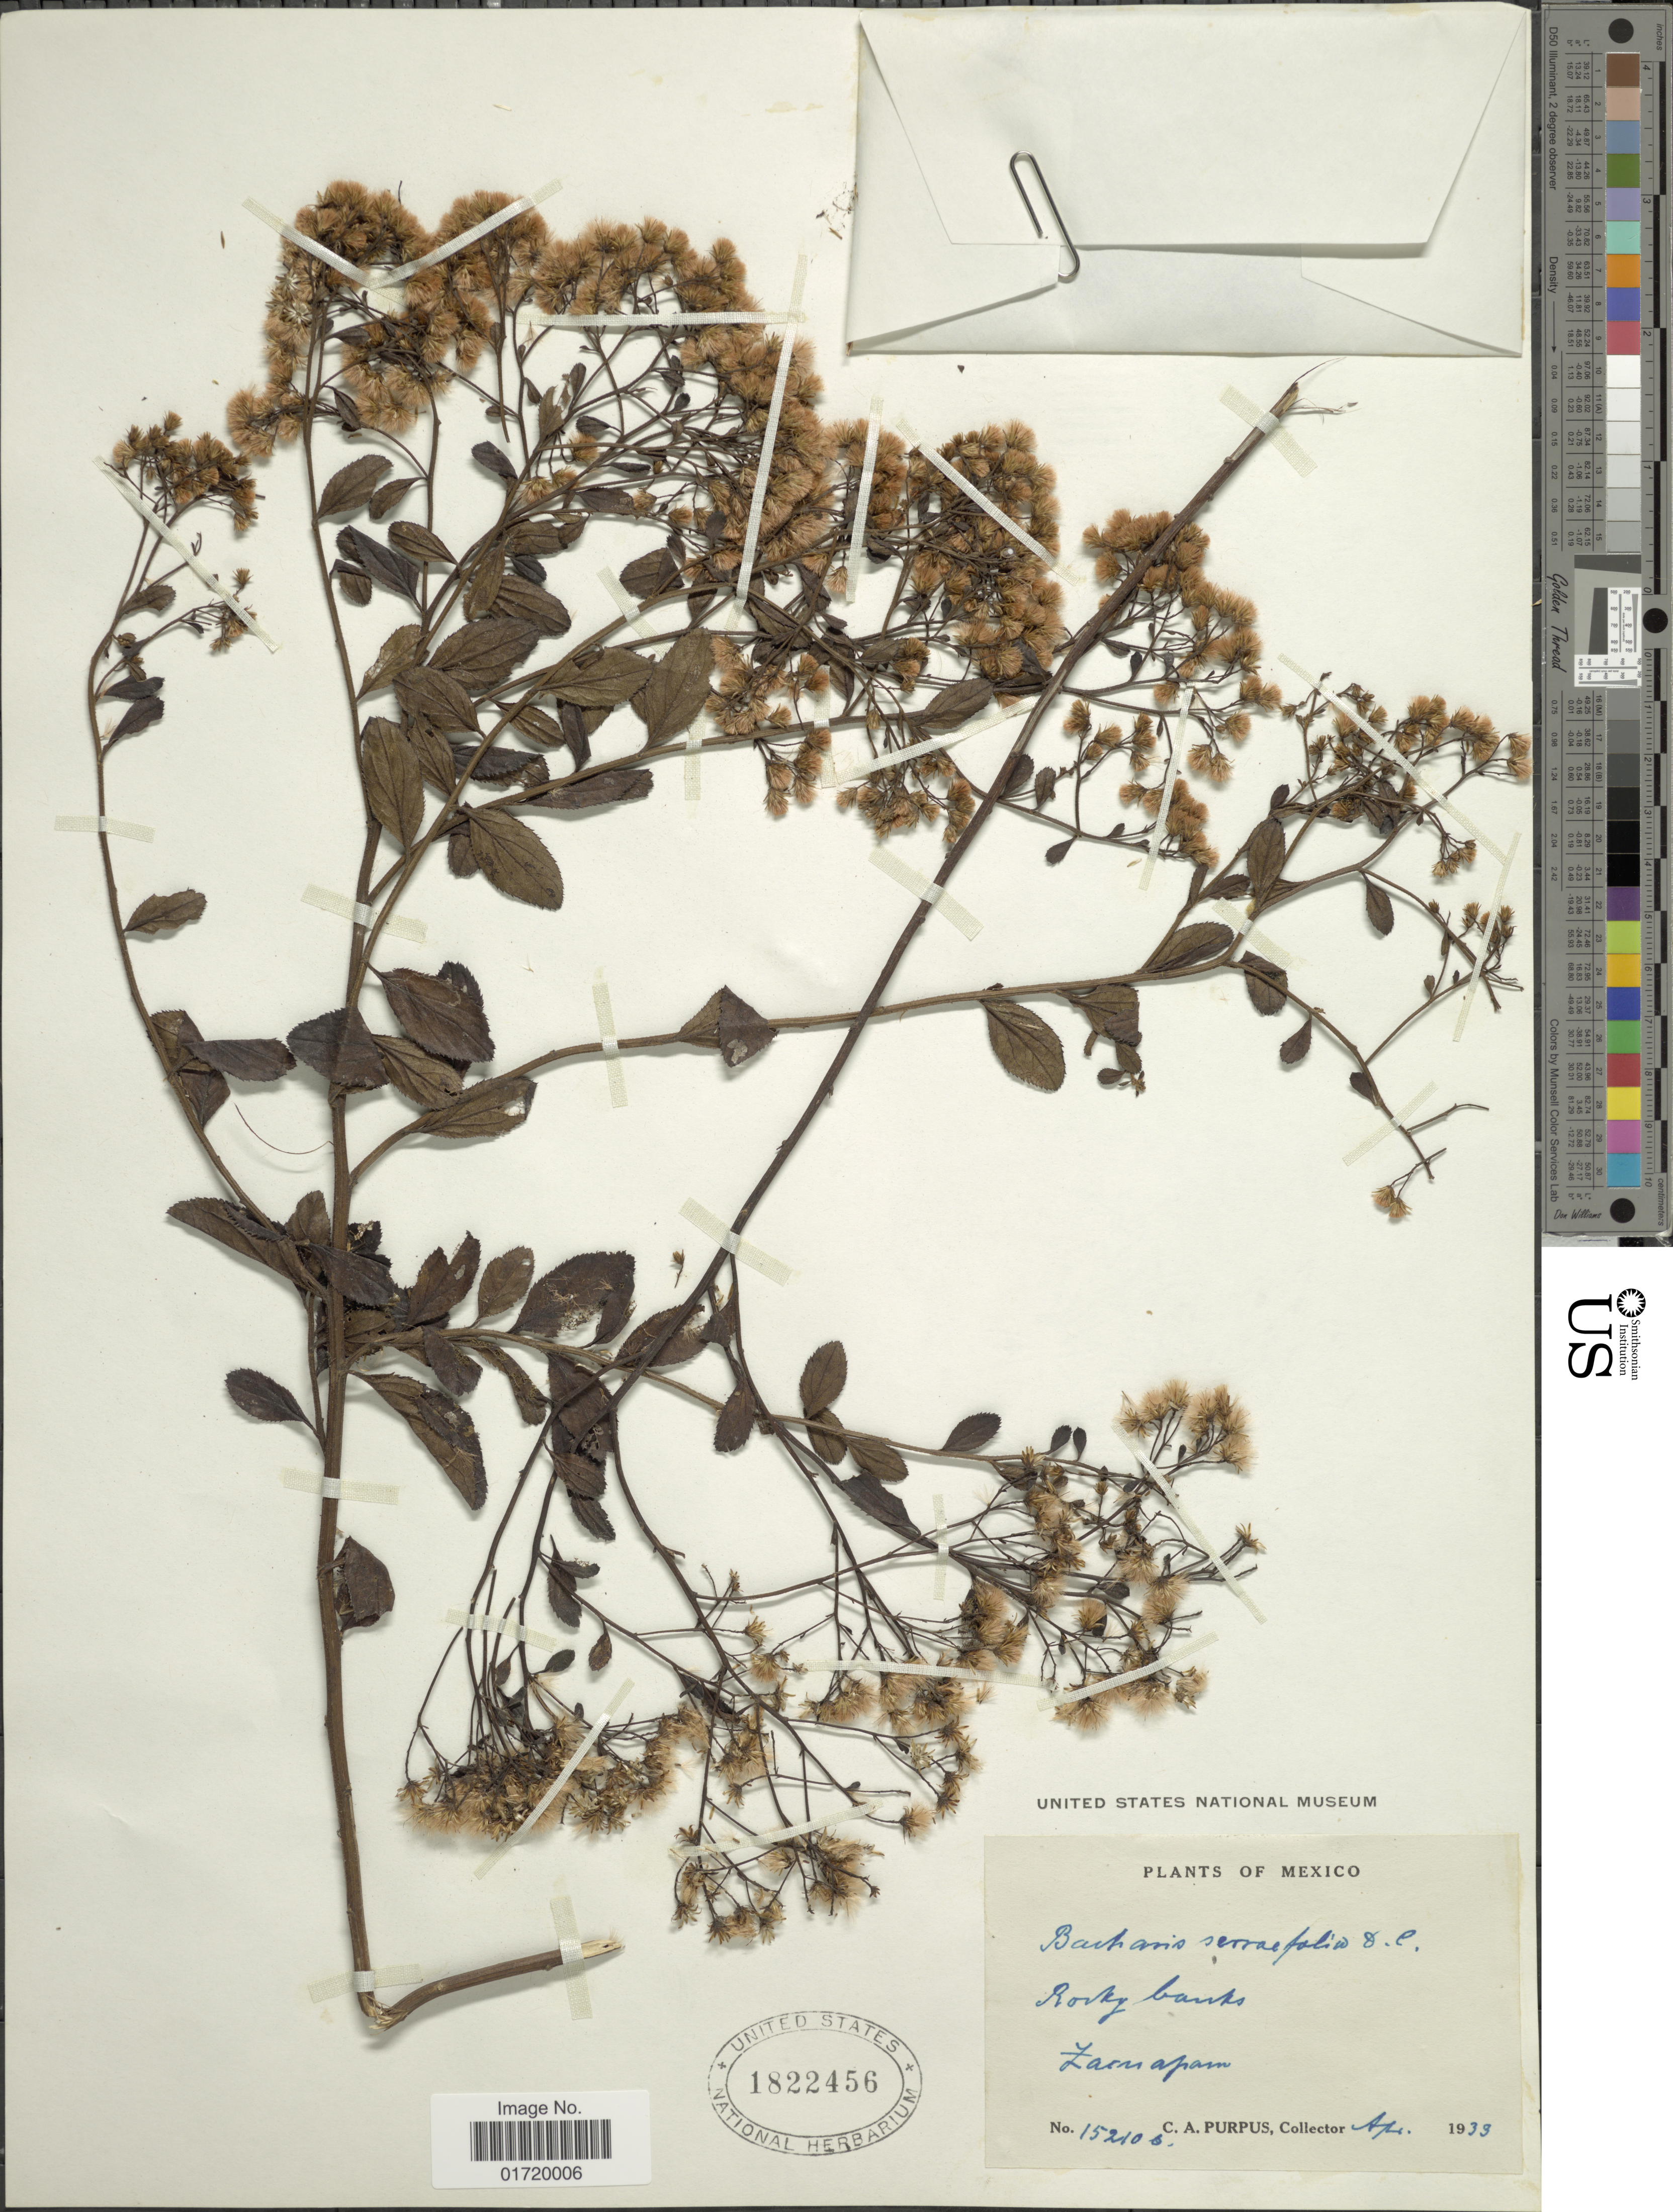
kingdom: Plantae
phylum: Tracheophyta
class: Magnoliopsida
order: Asterales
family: Asteraceae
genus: Baccharis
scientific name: Baccharis serrifolia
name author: DC.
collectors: C. A. Purpus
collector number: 15210b*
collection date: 1933-04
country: Mexico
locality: Zacuapam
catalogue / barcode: US 1822456